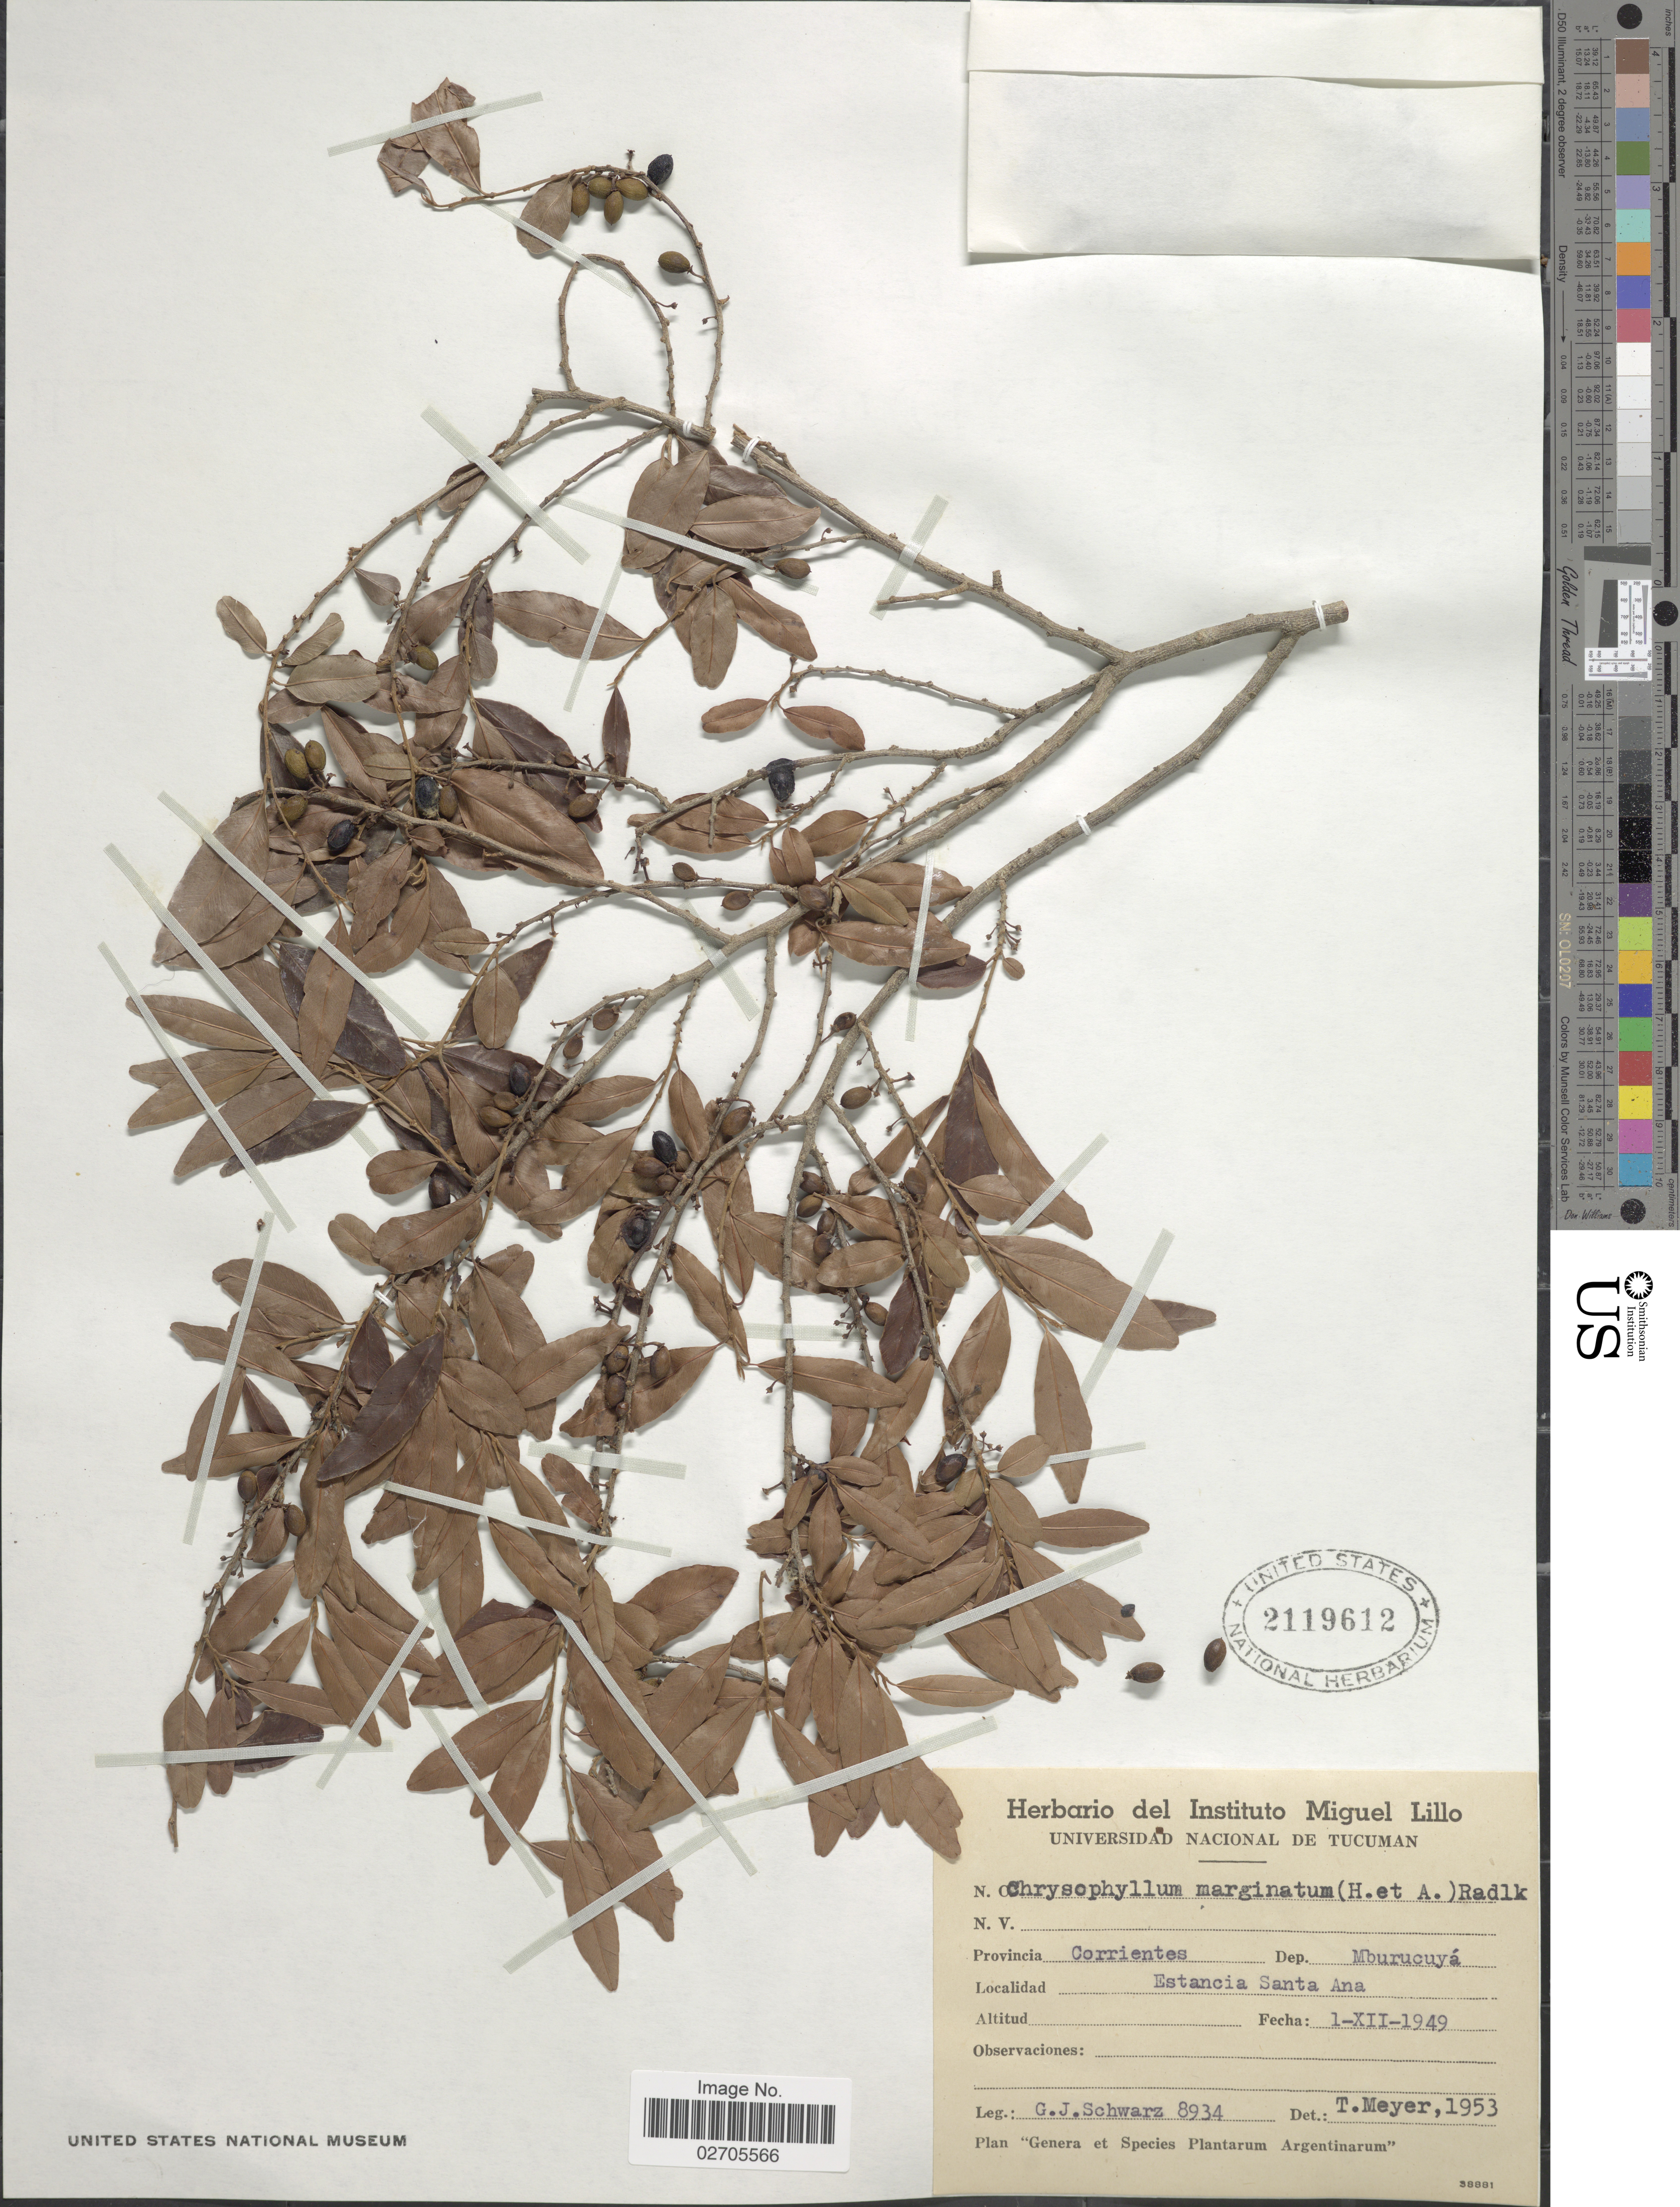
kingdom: Plantae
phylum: Tracheophyta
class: Magnoliopsida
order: Ericales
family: Sapotaceae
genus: Chrysophyllum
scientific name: Chrysophyllum marginatum subsp. marginatum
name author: (Hook. & Arn.) Radlk.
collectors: G. J. Schwarz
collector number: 8934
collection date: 1949-12-01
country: Argentina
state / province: Corrientes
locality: Dep. Mburucuyá, Estancia Santa Ana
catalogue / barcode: US 2119612